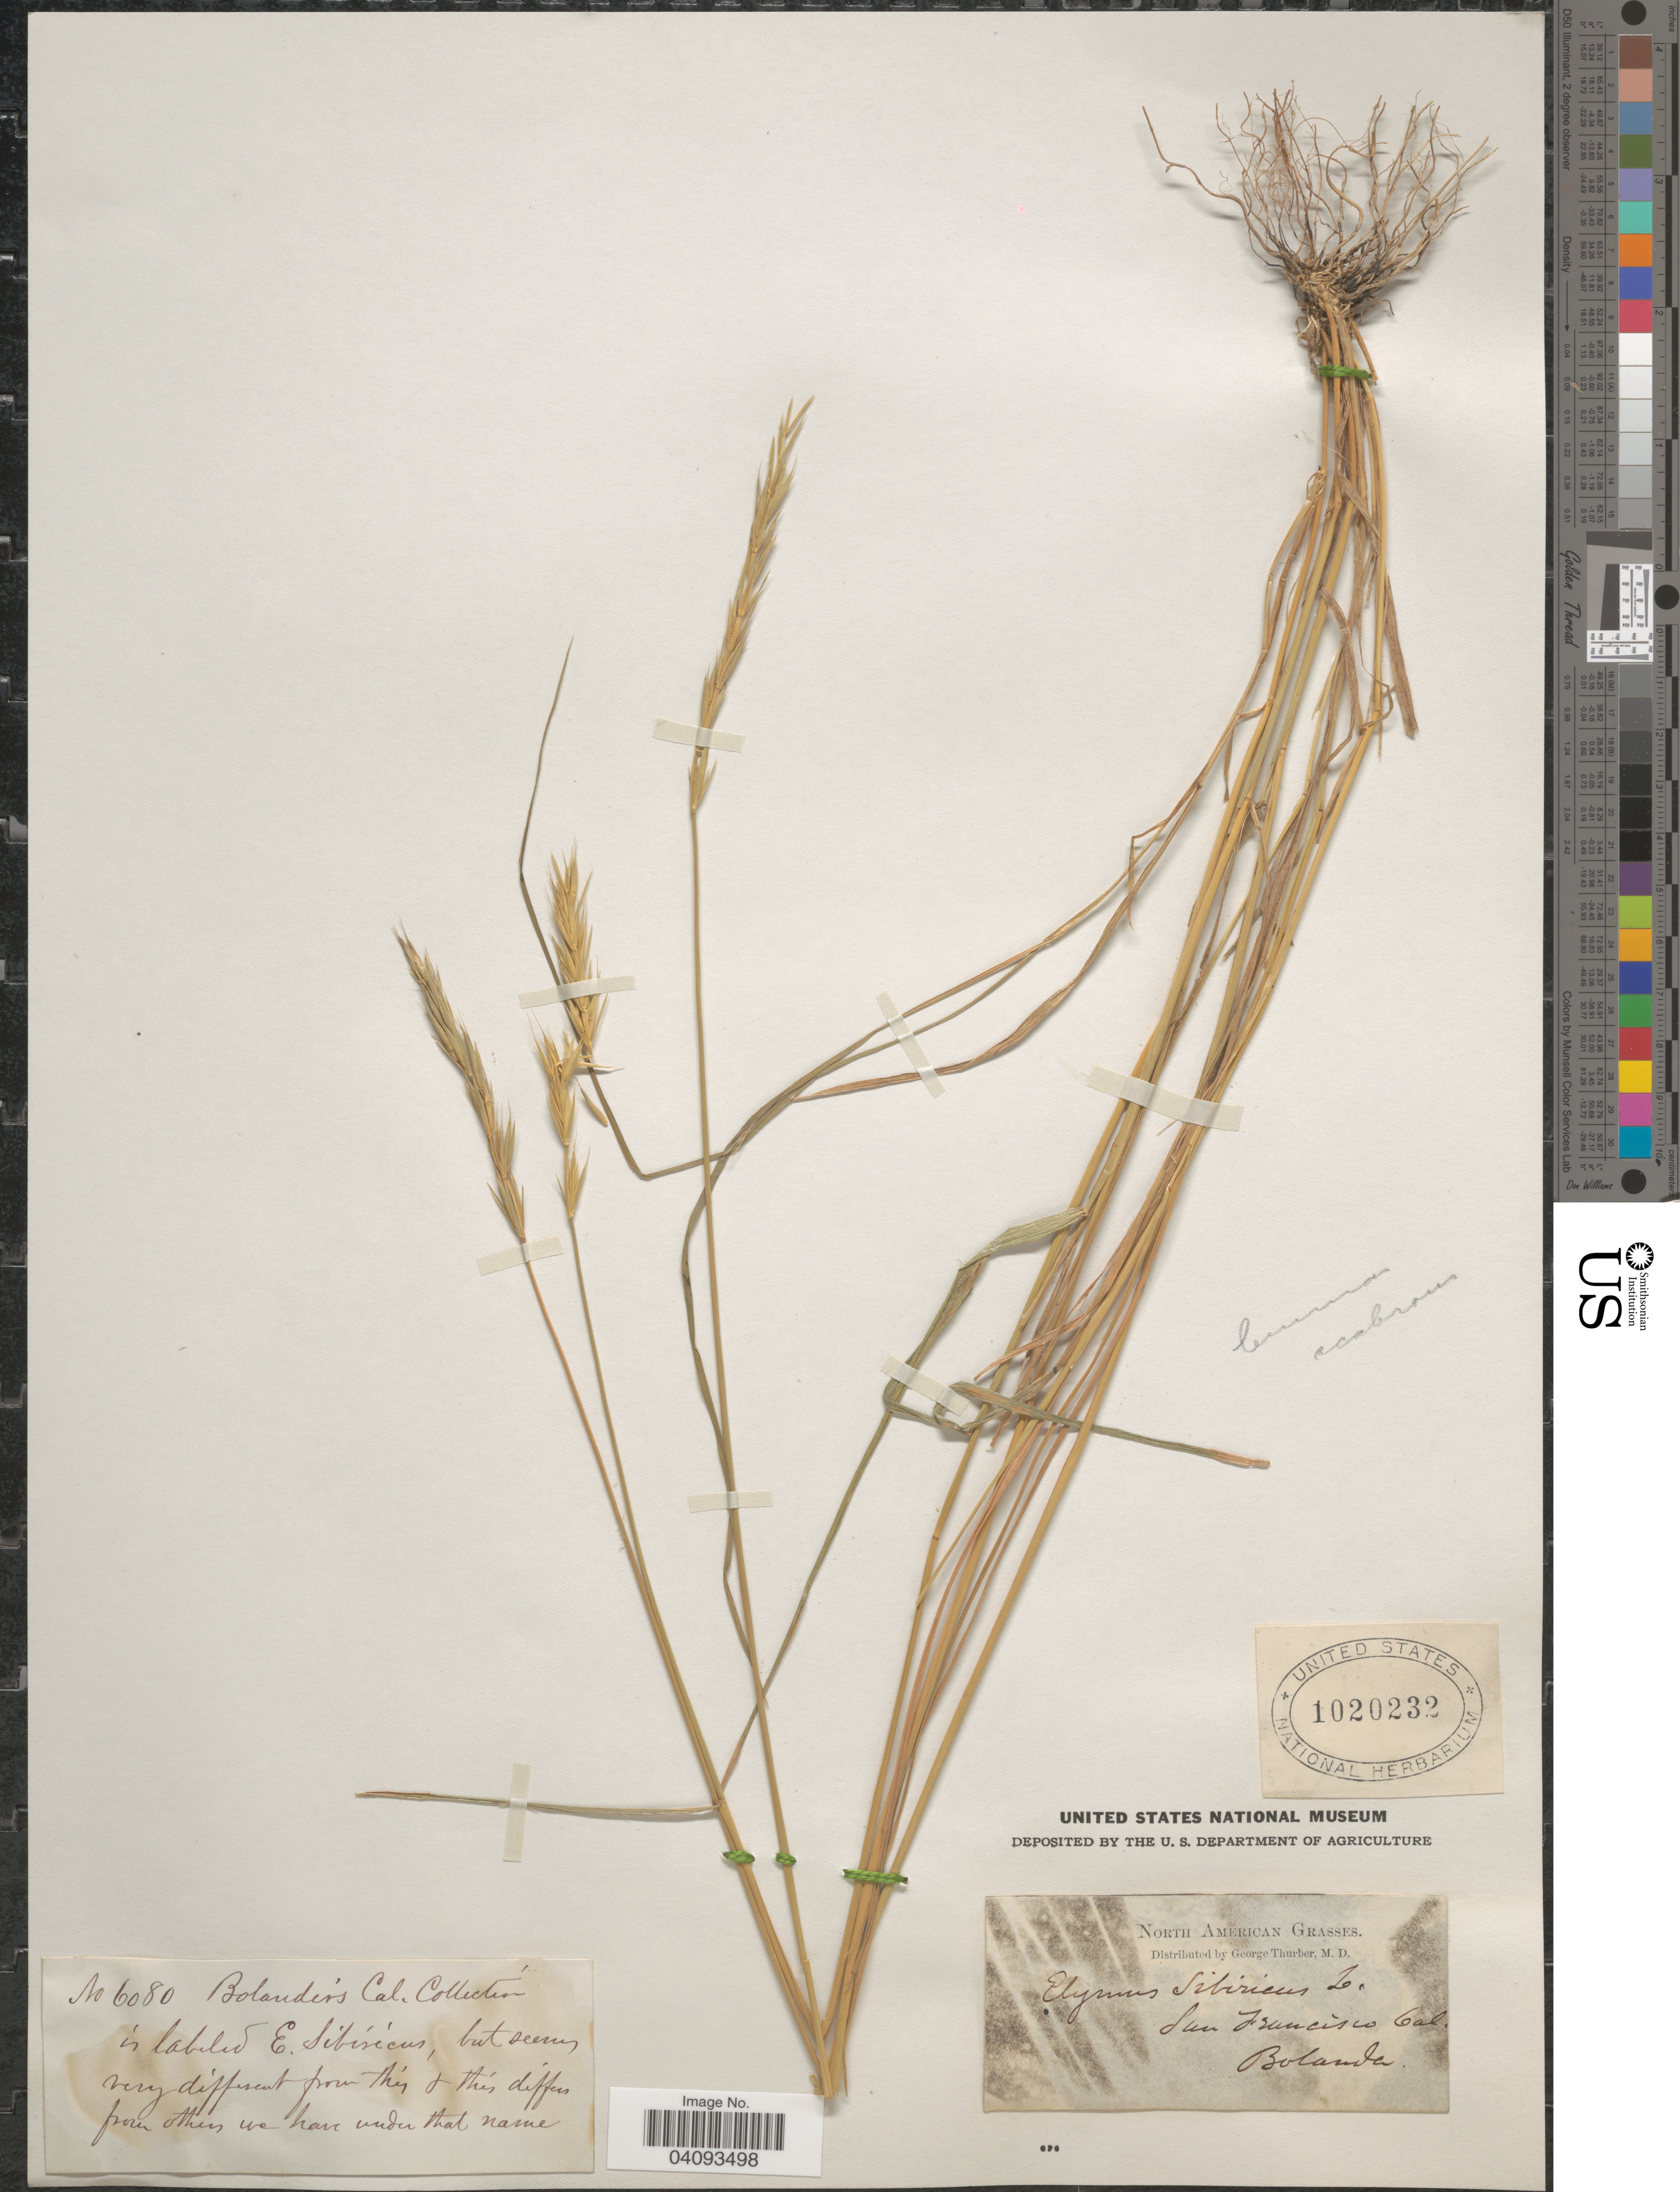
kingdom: Plantae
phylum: Tracheophyta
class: Liliopsida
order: Poales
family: Poaceae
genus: Elymus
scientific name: Elymus glaucus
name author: Buckley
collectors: -. Bolander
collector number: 6080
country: United States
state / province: California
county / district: San Francisco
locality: San Francisco.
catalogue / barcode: US 1020232